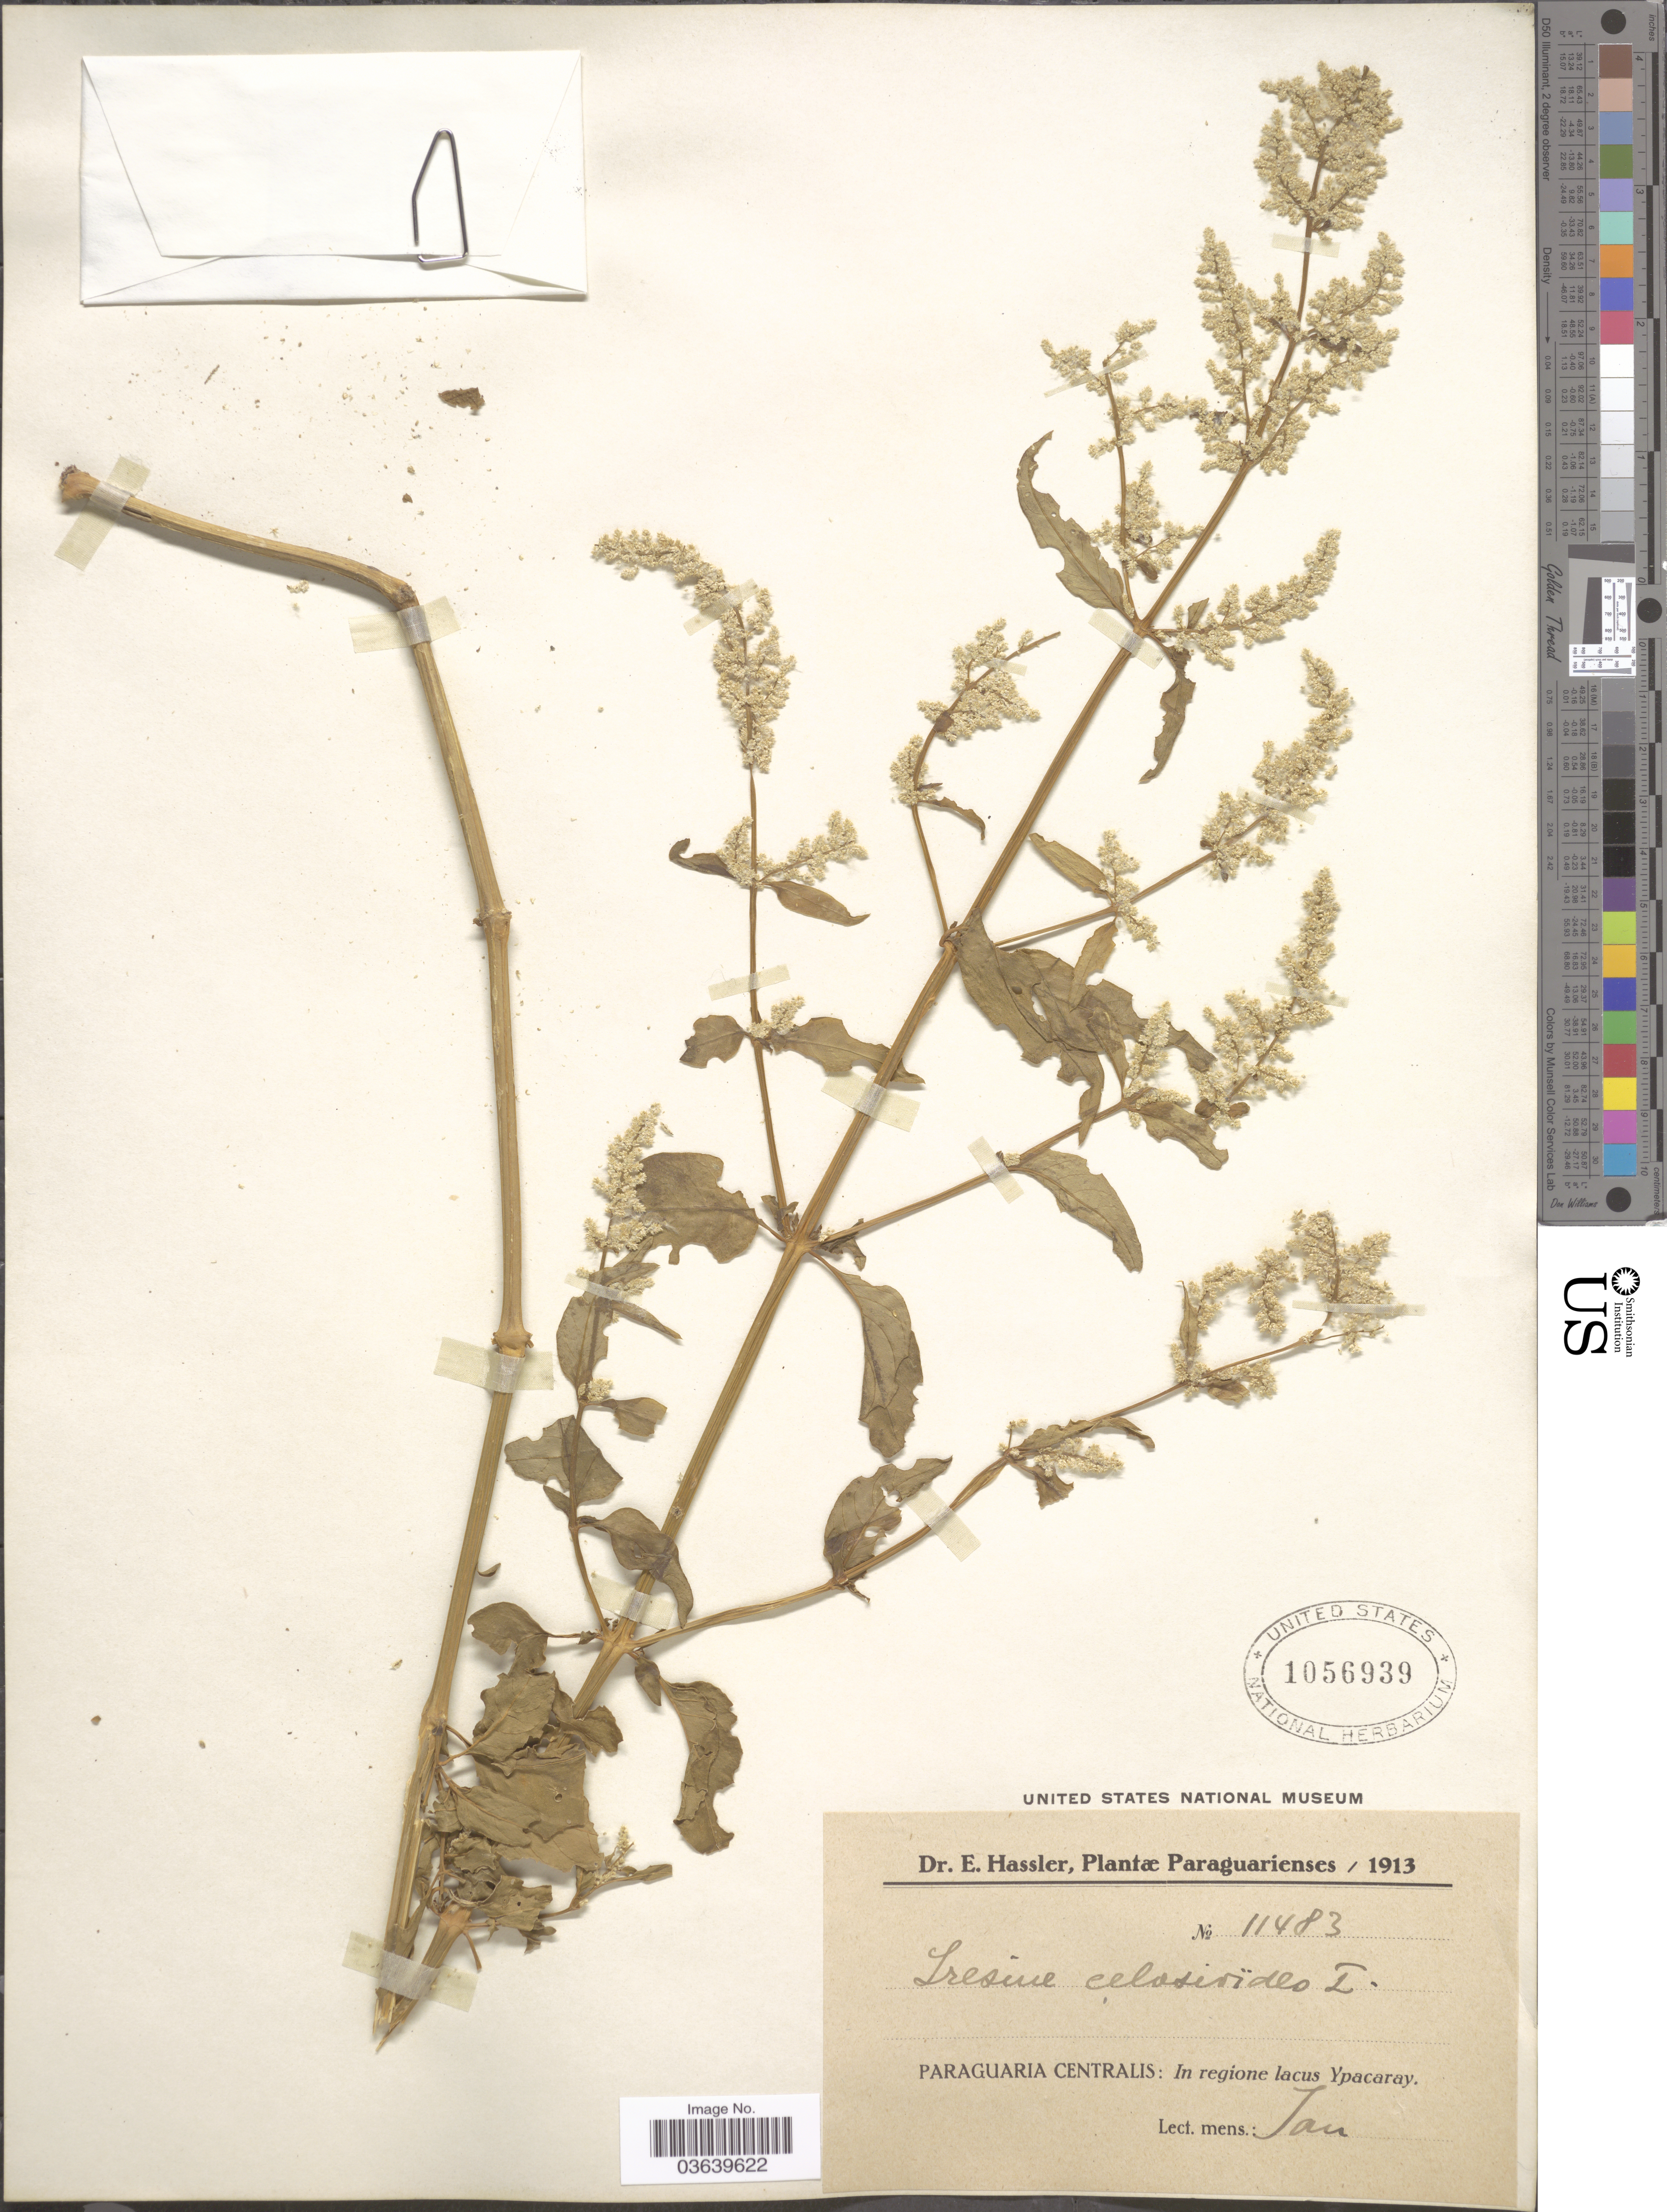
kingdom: Plantae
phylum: Tracheophyta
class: Magnoliopsida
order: Caryophyllales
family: Amaranthaceae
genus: Iresine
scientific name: Iresine diffusa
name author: Humb. & Bonpl. ex Willd.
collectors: E. Hassler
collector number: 11483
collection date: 1913-01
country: Paraguay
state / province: Paraguari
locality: Paraguaria Centralis: In regione lacus Ypacaray.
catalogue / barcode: US 1056939